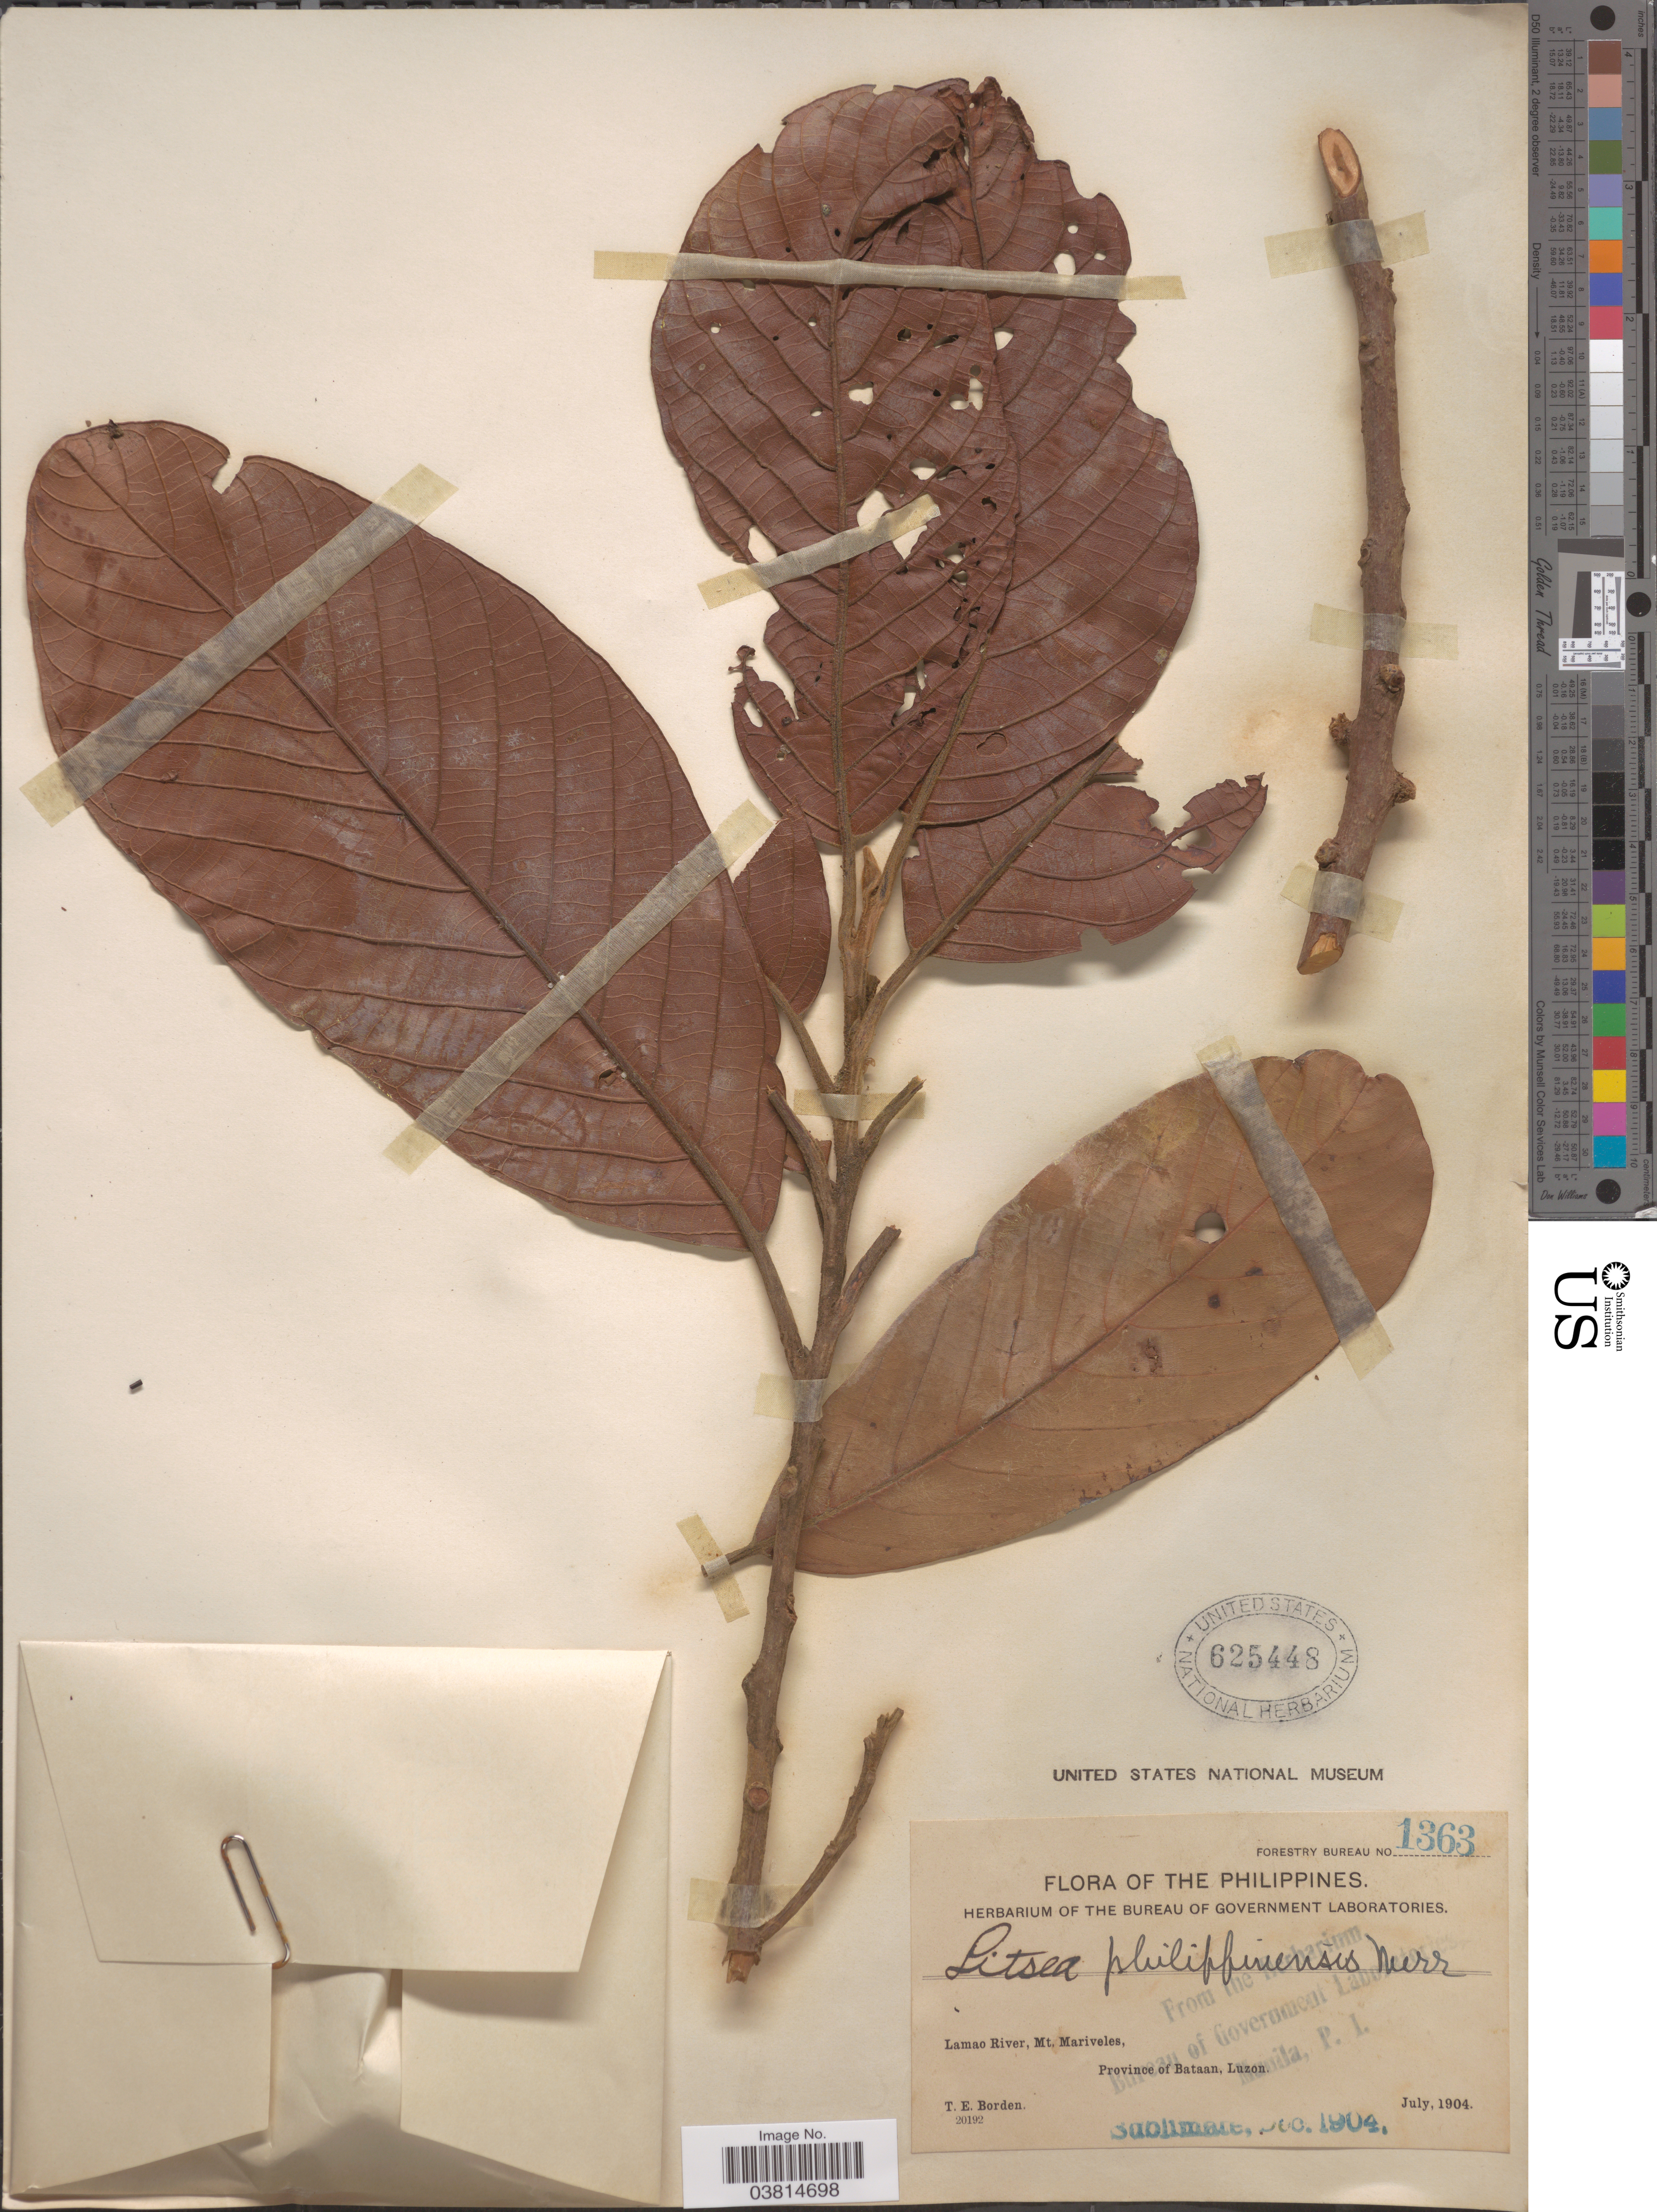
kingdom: Plantae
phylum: Tracheophyta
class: Magnoliopsida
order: Laurales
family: Lauraceae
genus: Litsea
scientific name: Litsea philippinensis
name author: Merr.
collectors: T. E. Borden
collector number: Forestry Bureau 1363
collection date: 1904-07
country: Philippines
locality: Lamao River, Mt. Mariveles, Province of Bataan, Luzon.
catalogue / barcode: US 625448